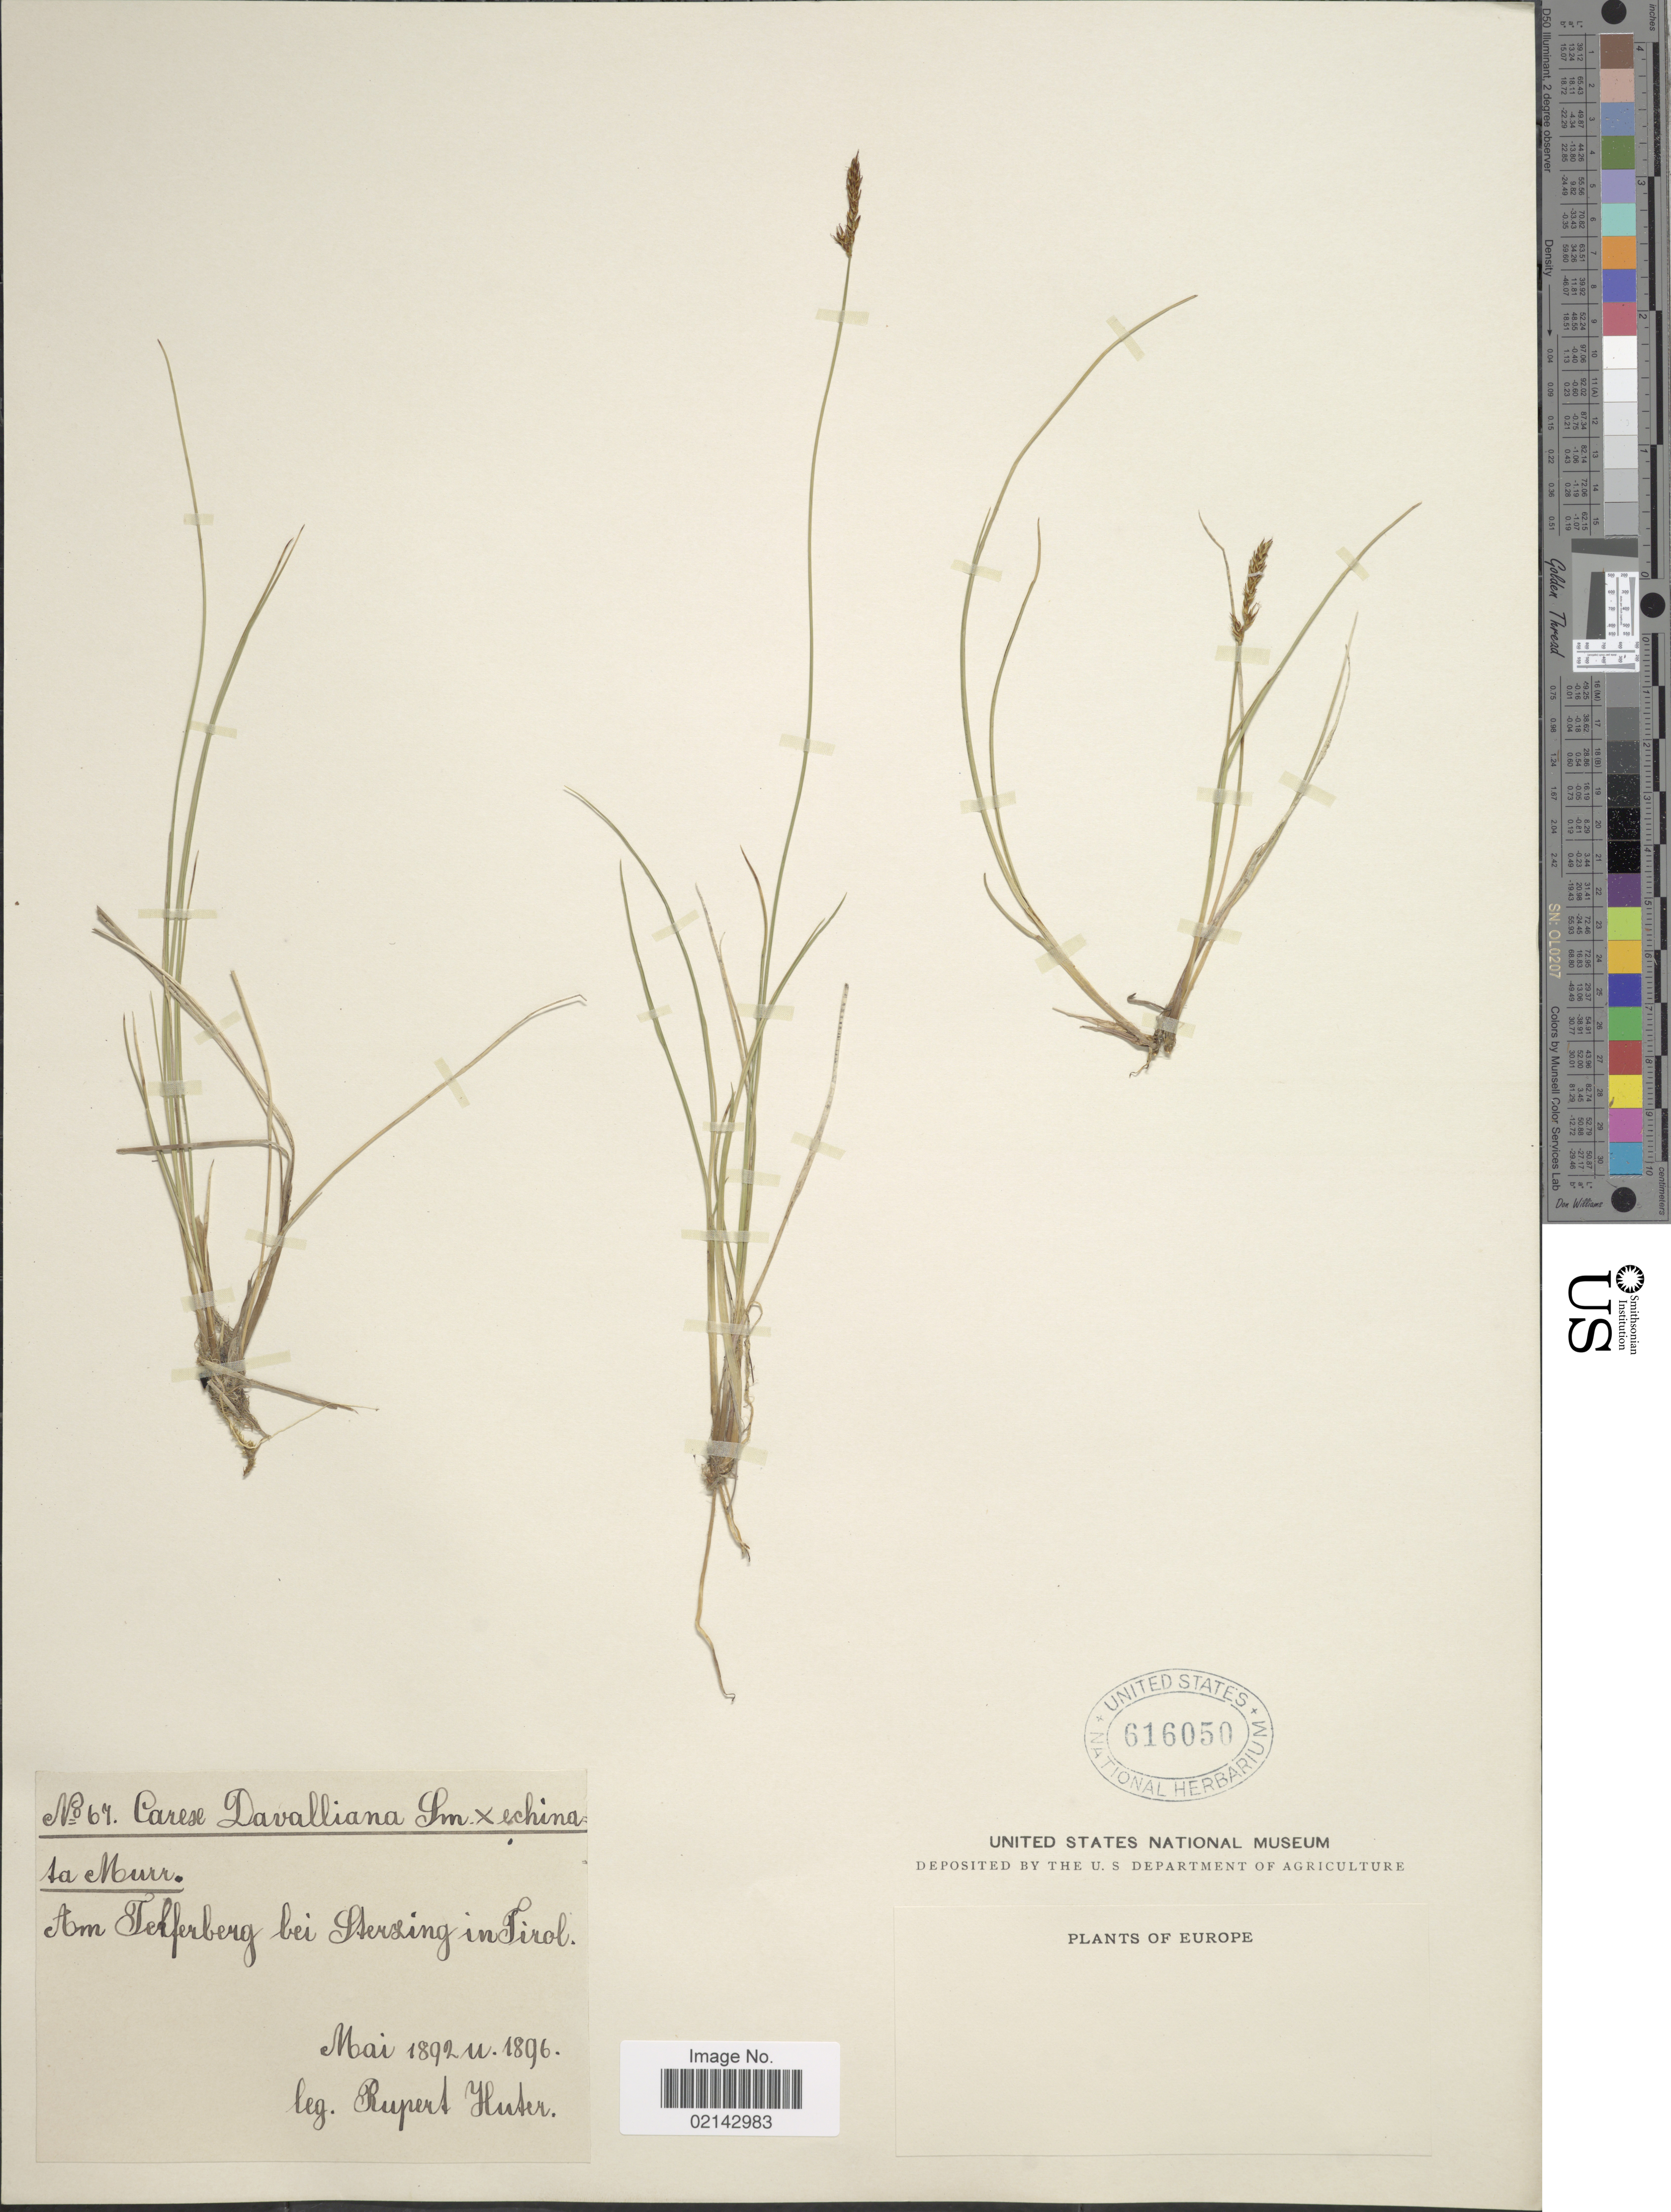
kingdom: Plantae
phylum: Tracheophyta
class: Liliopsida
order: Poales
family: Cyperaceae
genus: Carex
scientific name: Carex davalliana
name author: Sm.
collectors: R. Huter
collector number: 67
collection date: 1892-05/1896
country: Austria / Italy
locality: Am Telferberg bei Sterzing in Tirol.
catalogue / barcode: US 616050